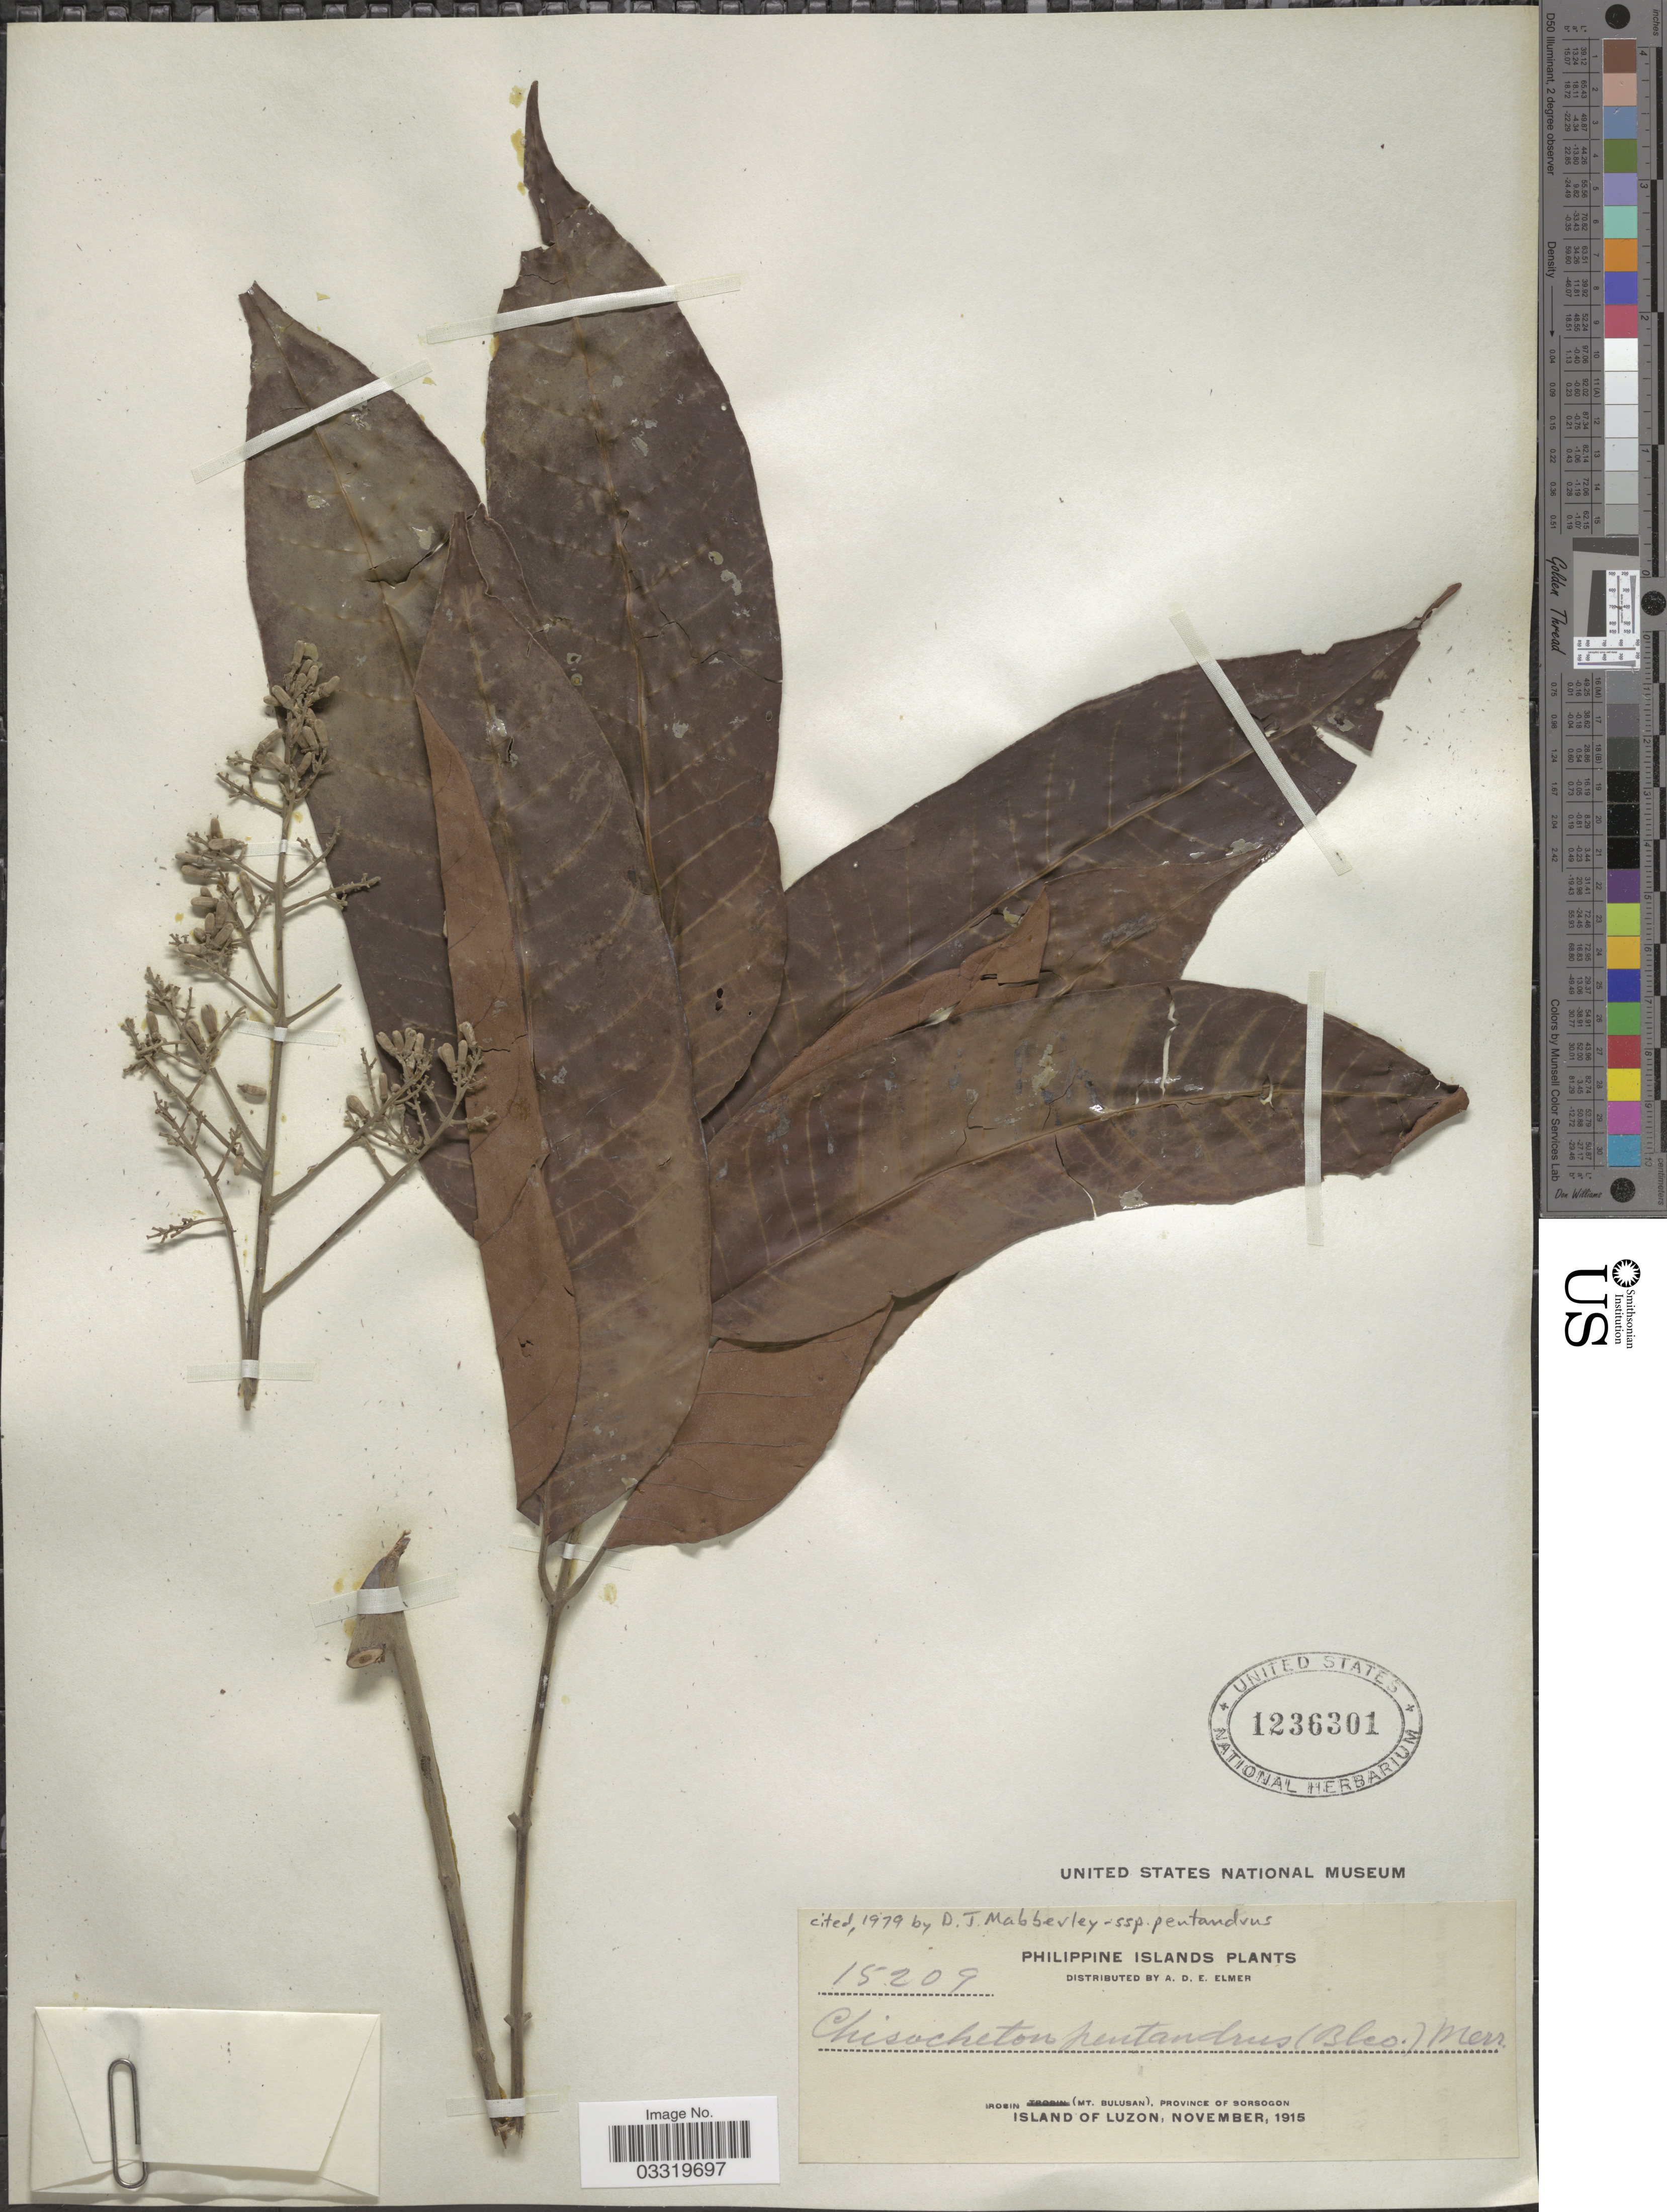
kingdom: Plantae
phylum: Tracheophyta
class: Magnoliopsida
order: Sapindales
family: Meliaceae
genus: Chisocheton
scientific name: Chisocheton pentandrus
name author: (Blanco) Merr.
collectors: A. D. E. Elmer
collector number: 15209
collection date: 1915-11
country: Philippines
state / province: Bicol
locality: Philippine Islands. Irosin. (Mt Bulusan), Province of Sorsogon. Island of Luzon.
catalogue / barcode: US 1236301